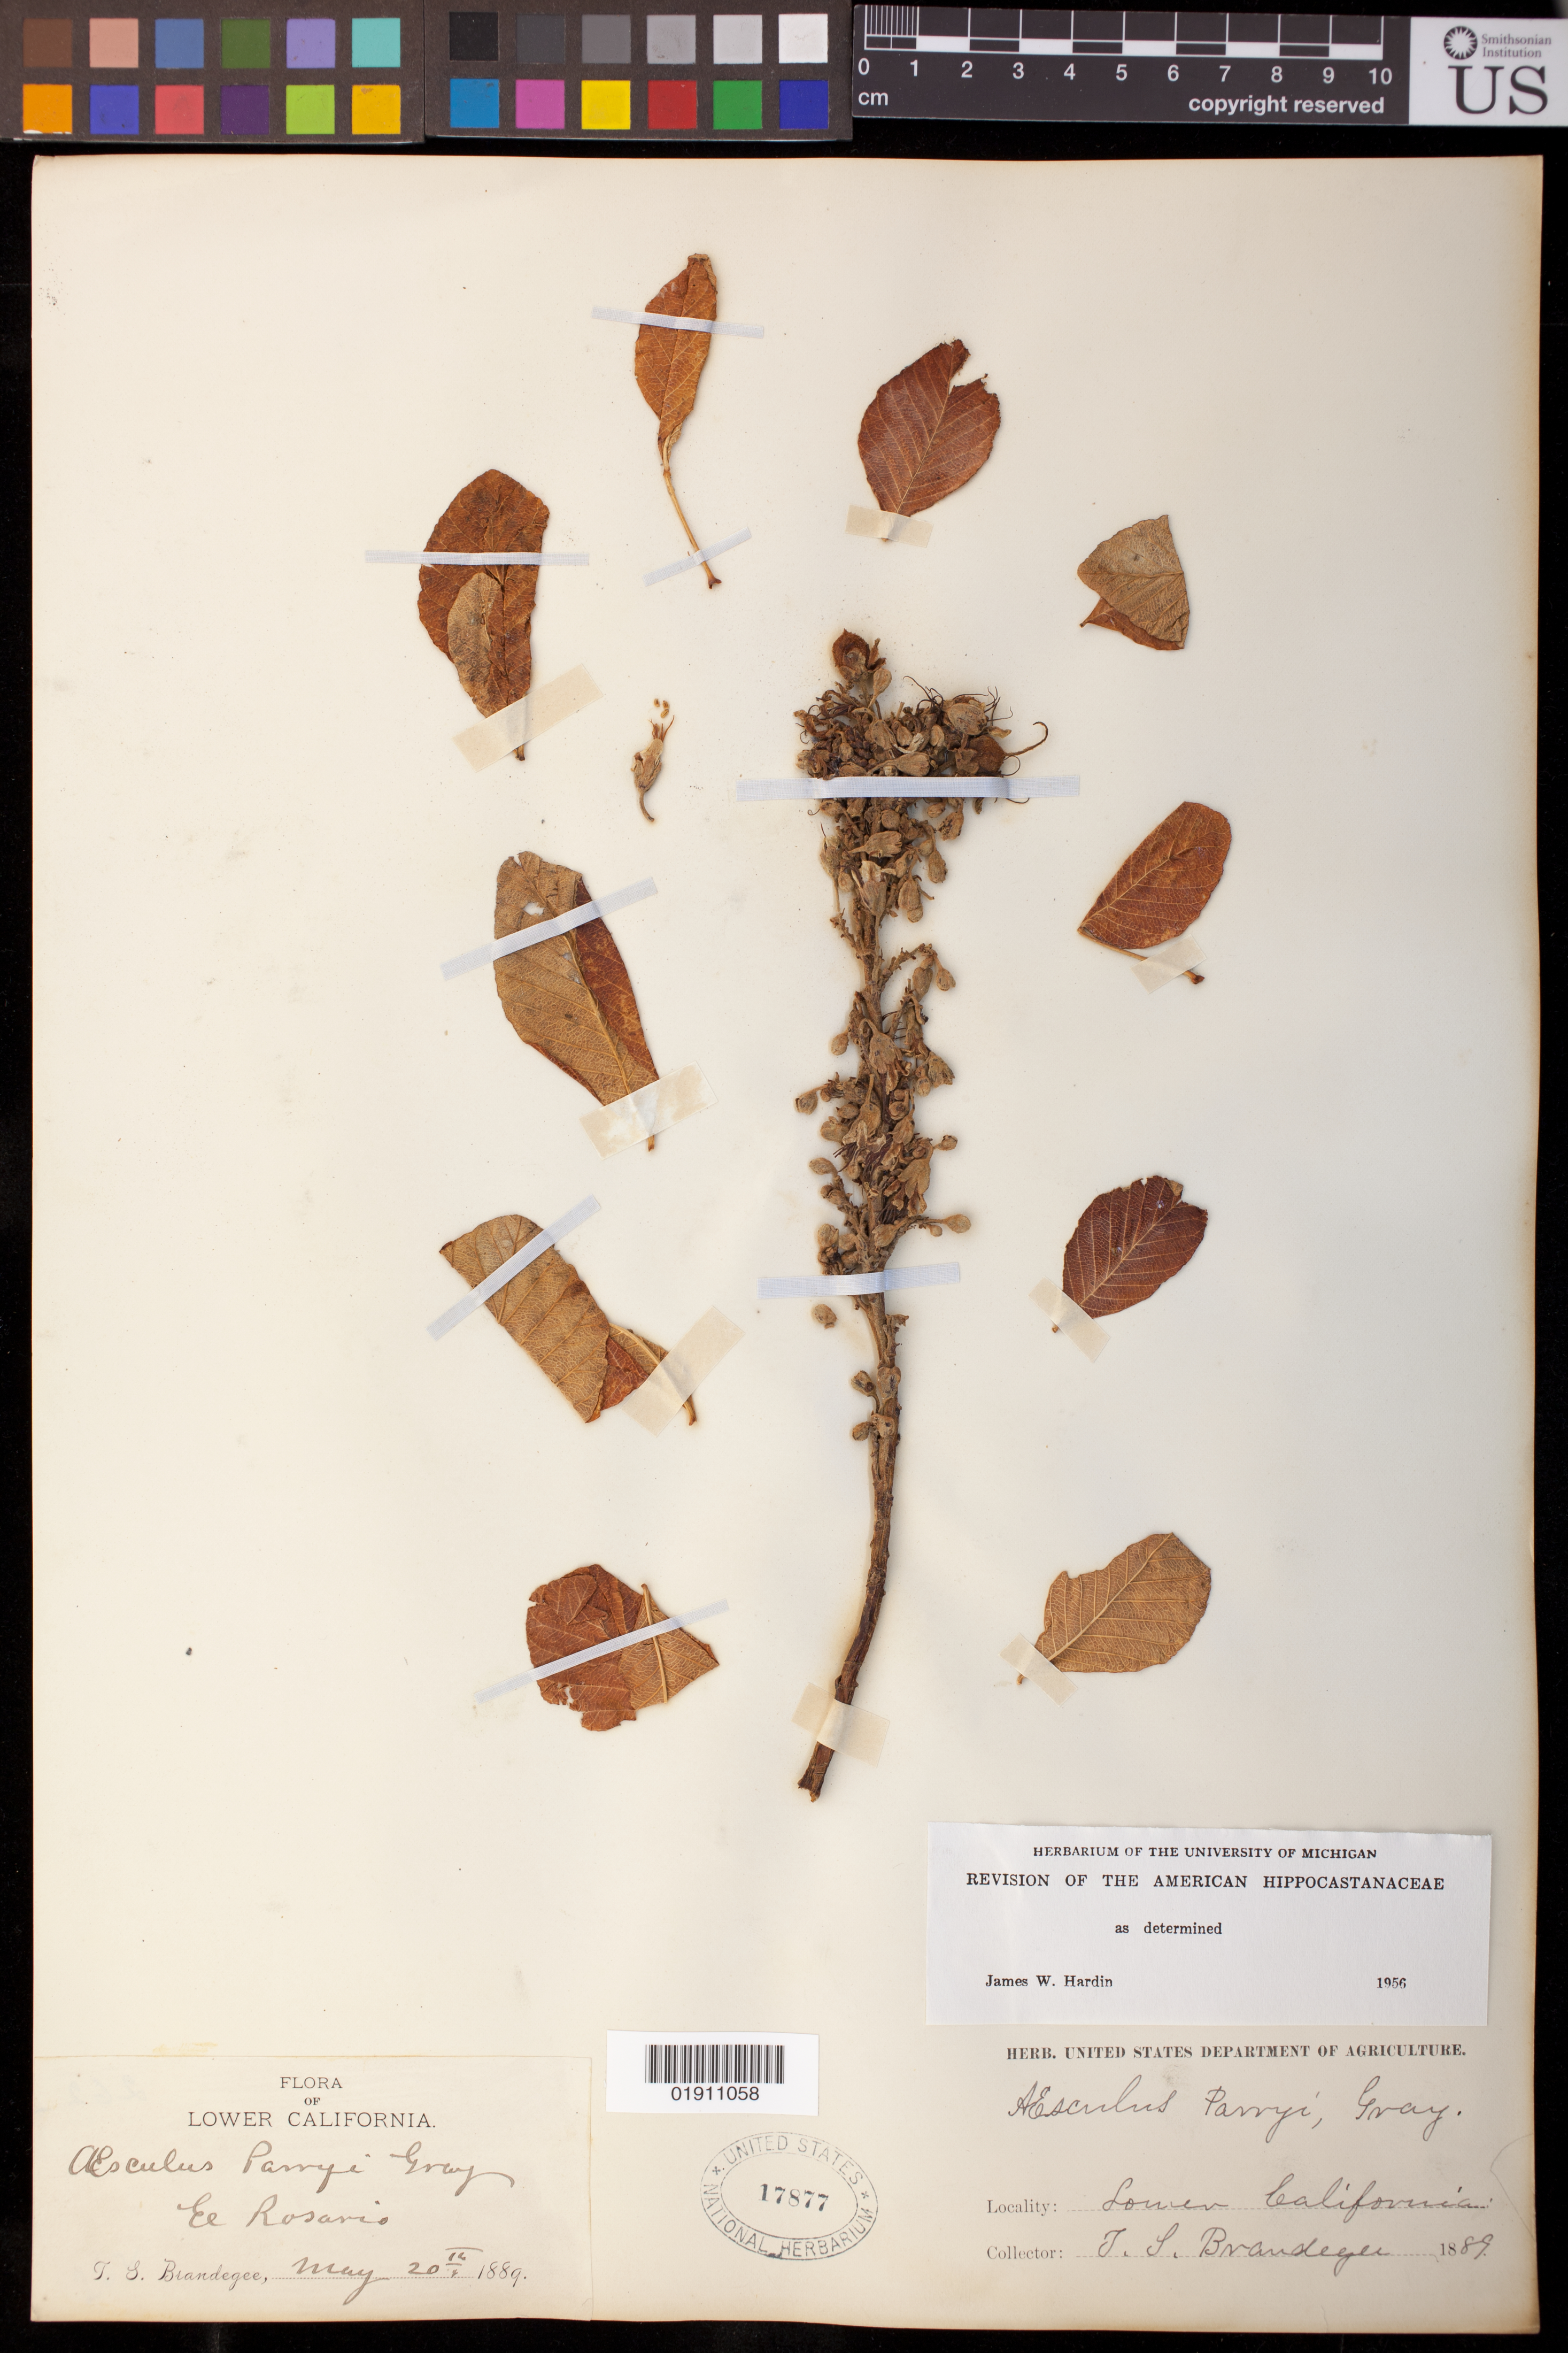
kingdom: Plantae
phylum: Tracheophyta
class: Magnoliopsida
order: Sapindales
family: Sapindaceae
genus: Aesculus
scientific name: Aesculus parryi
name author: A. Gray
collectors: T. S. Brandegee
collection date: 1889-05-20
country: Mexico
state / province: Baja California Norte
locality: El Rosario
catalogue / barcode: US 17877